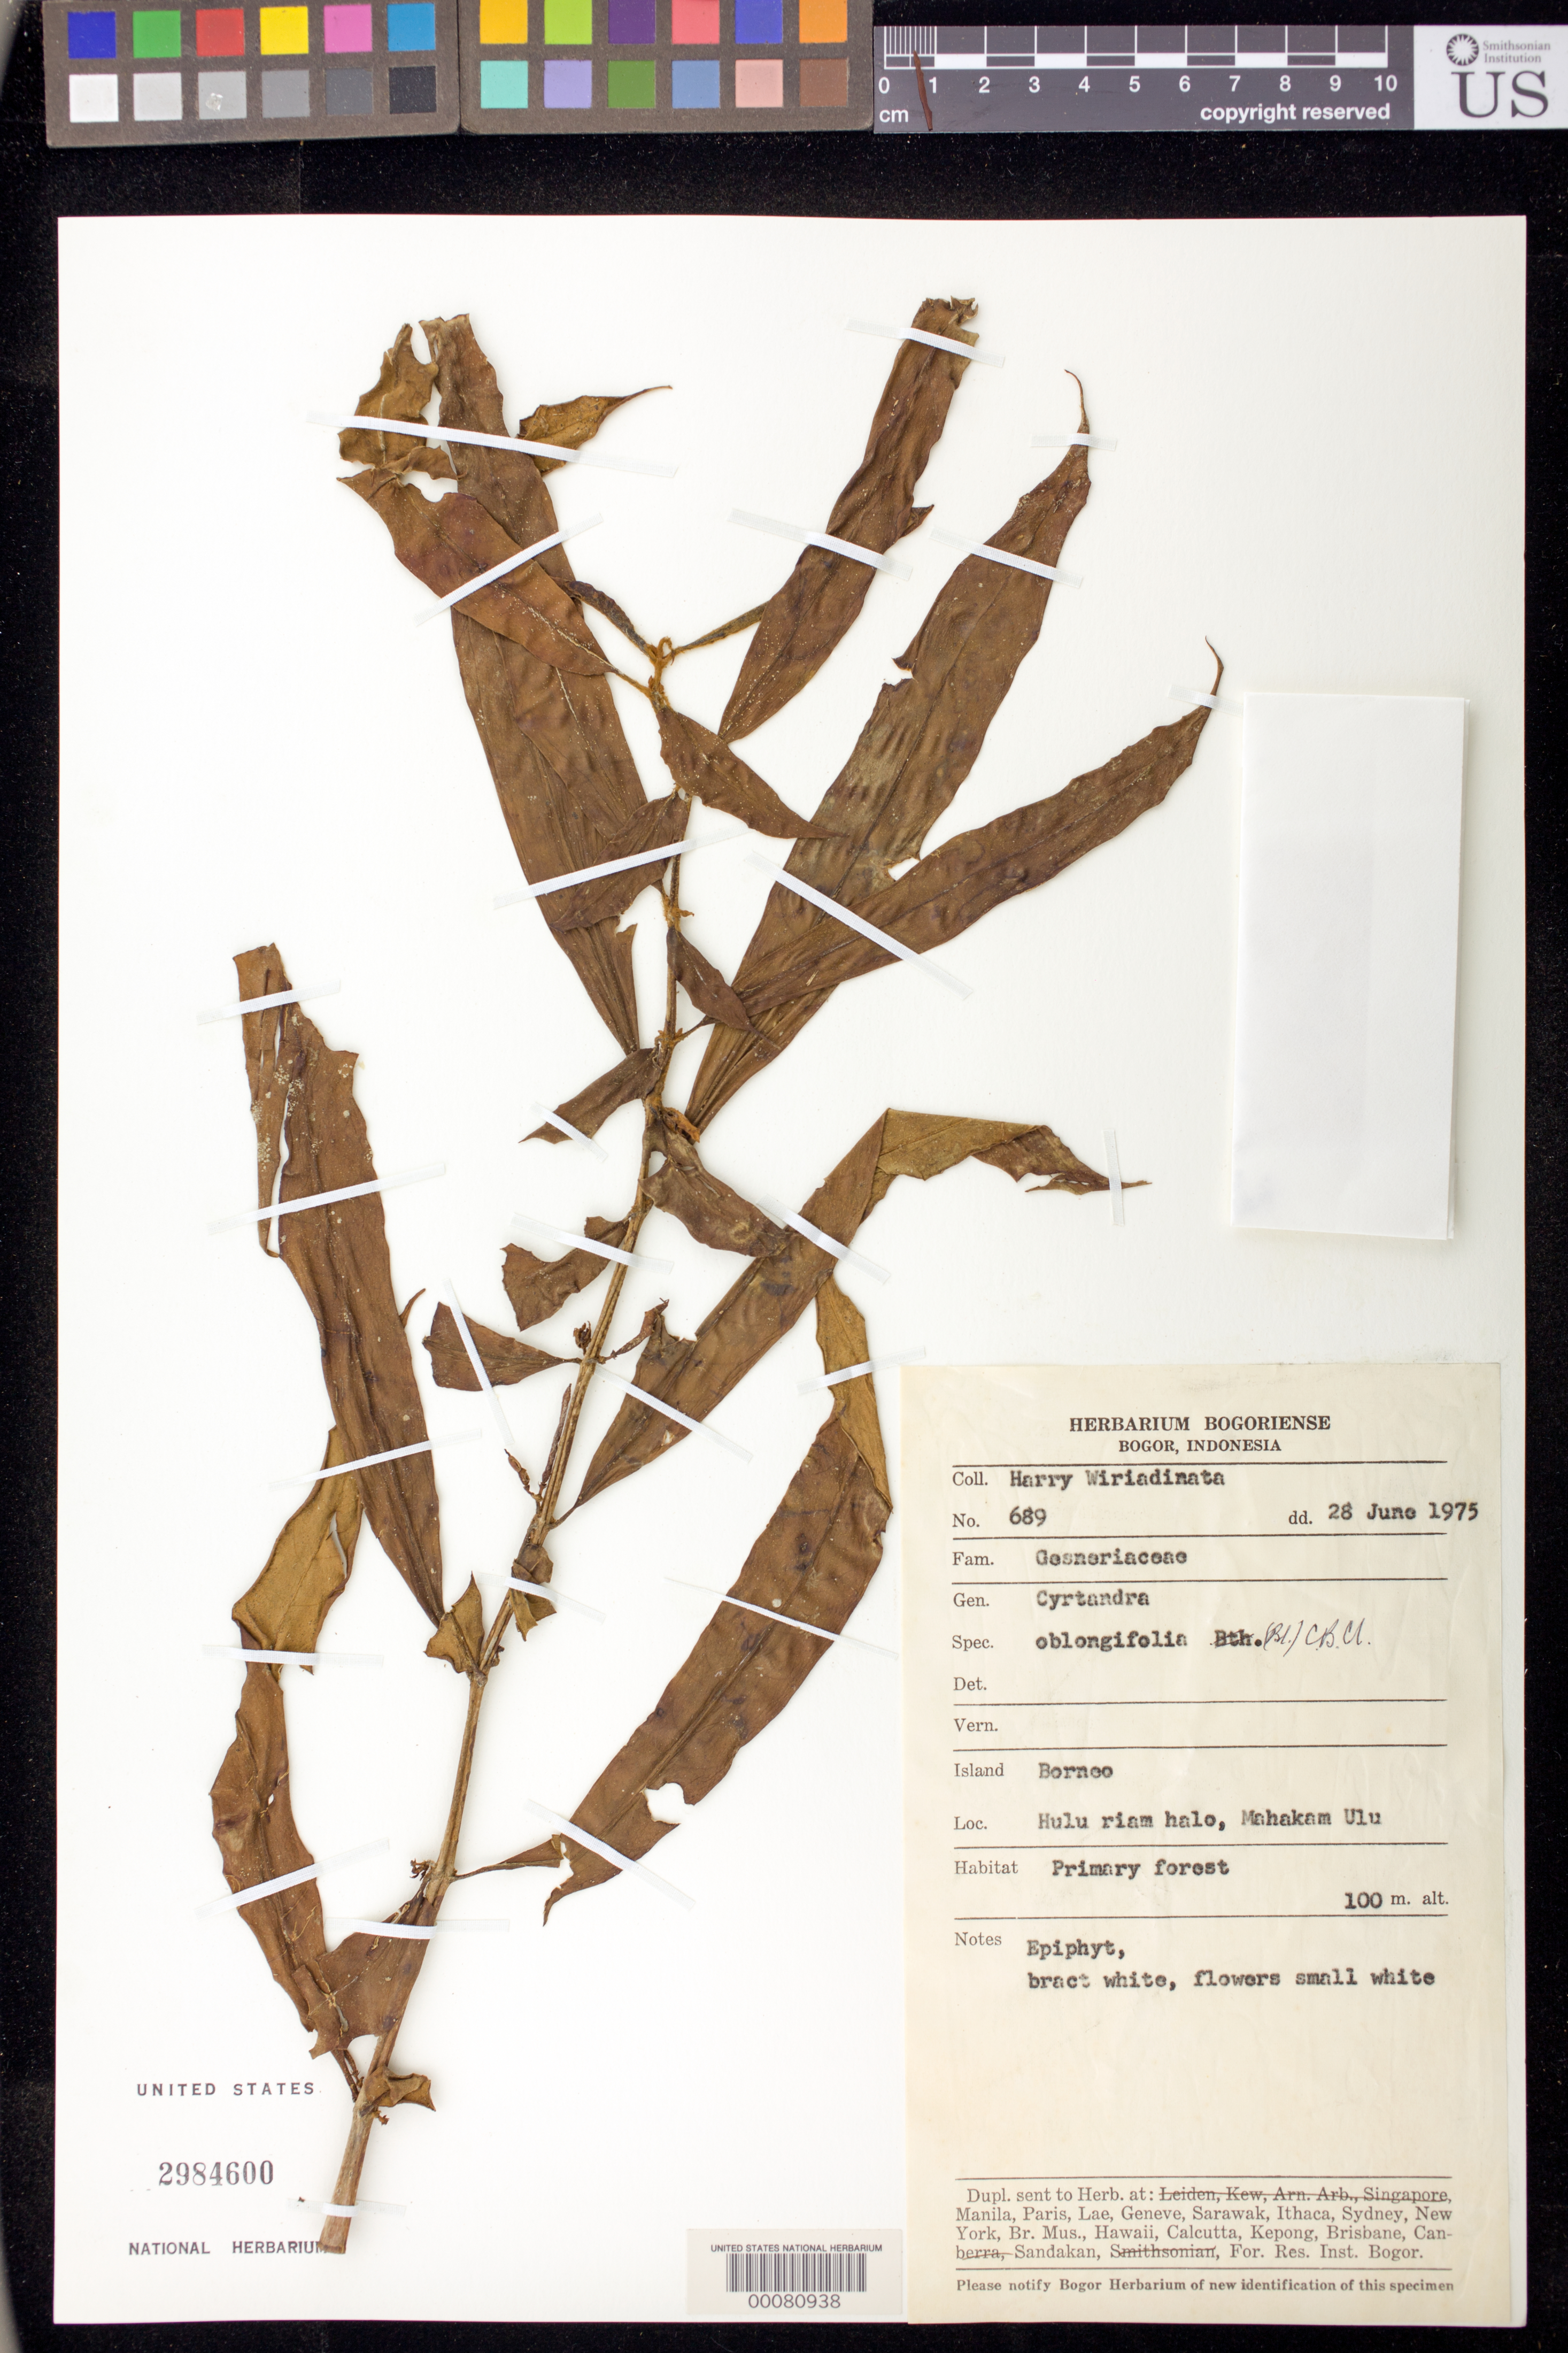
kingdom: Plantae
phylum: Tracheophyta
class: Magnoliopsida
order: Lamiales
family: Gesneriaceae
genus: Cyrtandra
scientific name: Cyrtandra oblongifolia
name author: (Blume) Benth. & Hook. ex C.B. Clarke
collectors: H. Wiriadinata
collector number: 689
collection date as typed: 28 Jun 1975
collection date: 1975-06-28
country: Indonesia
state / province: Kalimantan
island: Borneo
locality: Hulu riam halo, mahakam ulu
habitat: Primary forest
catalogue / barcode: US 2984600